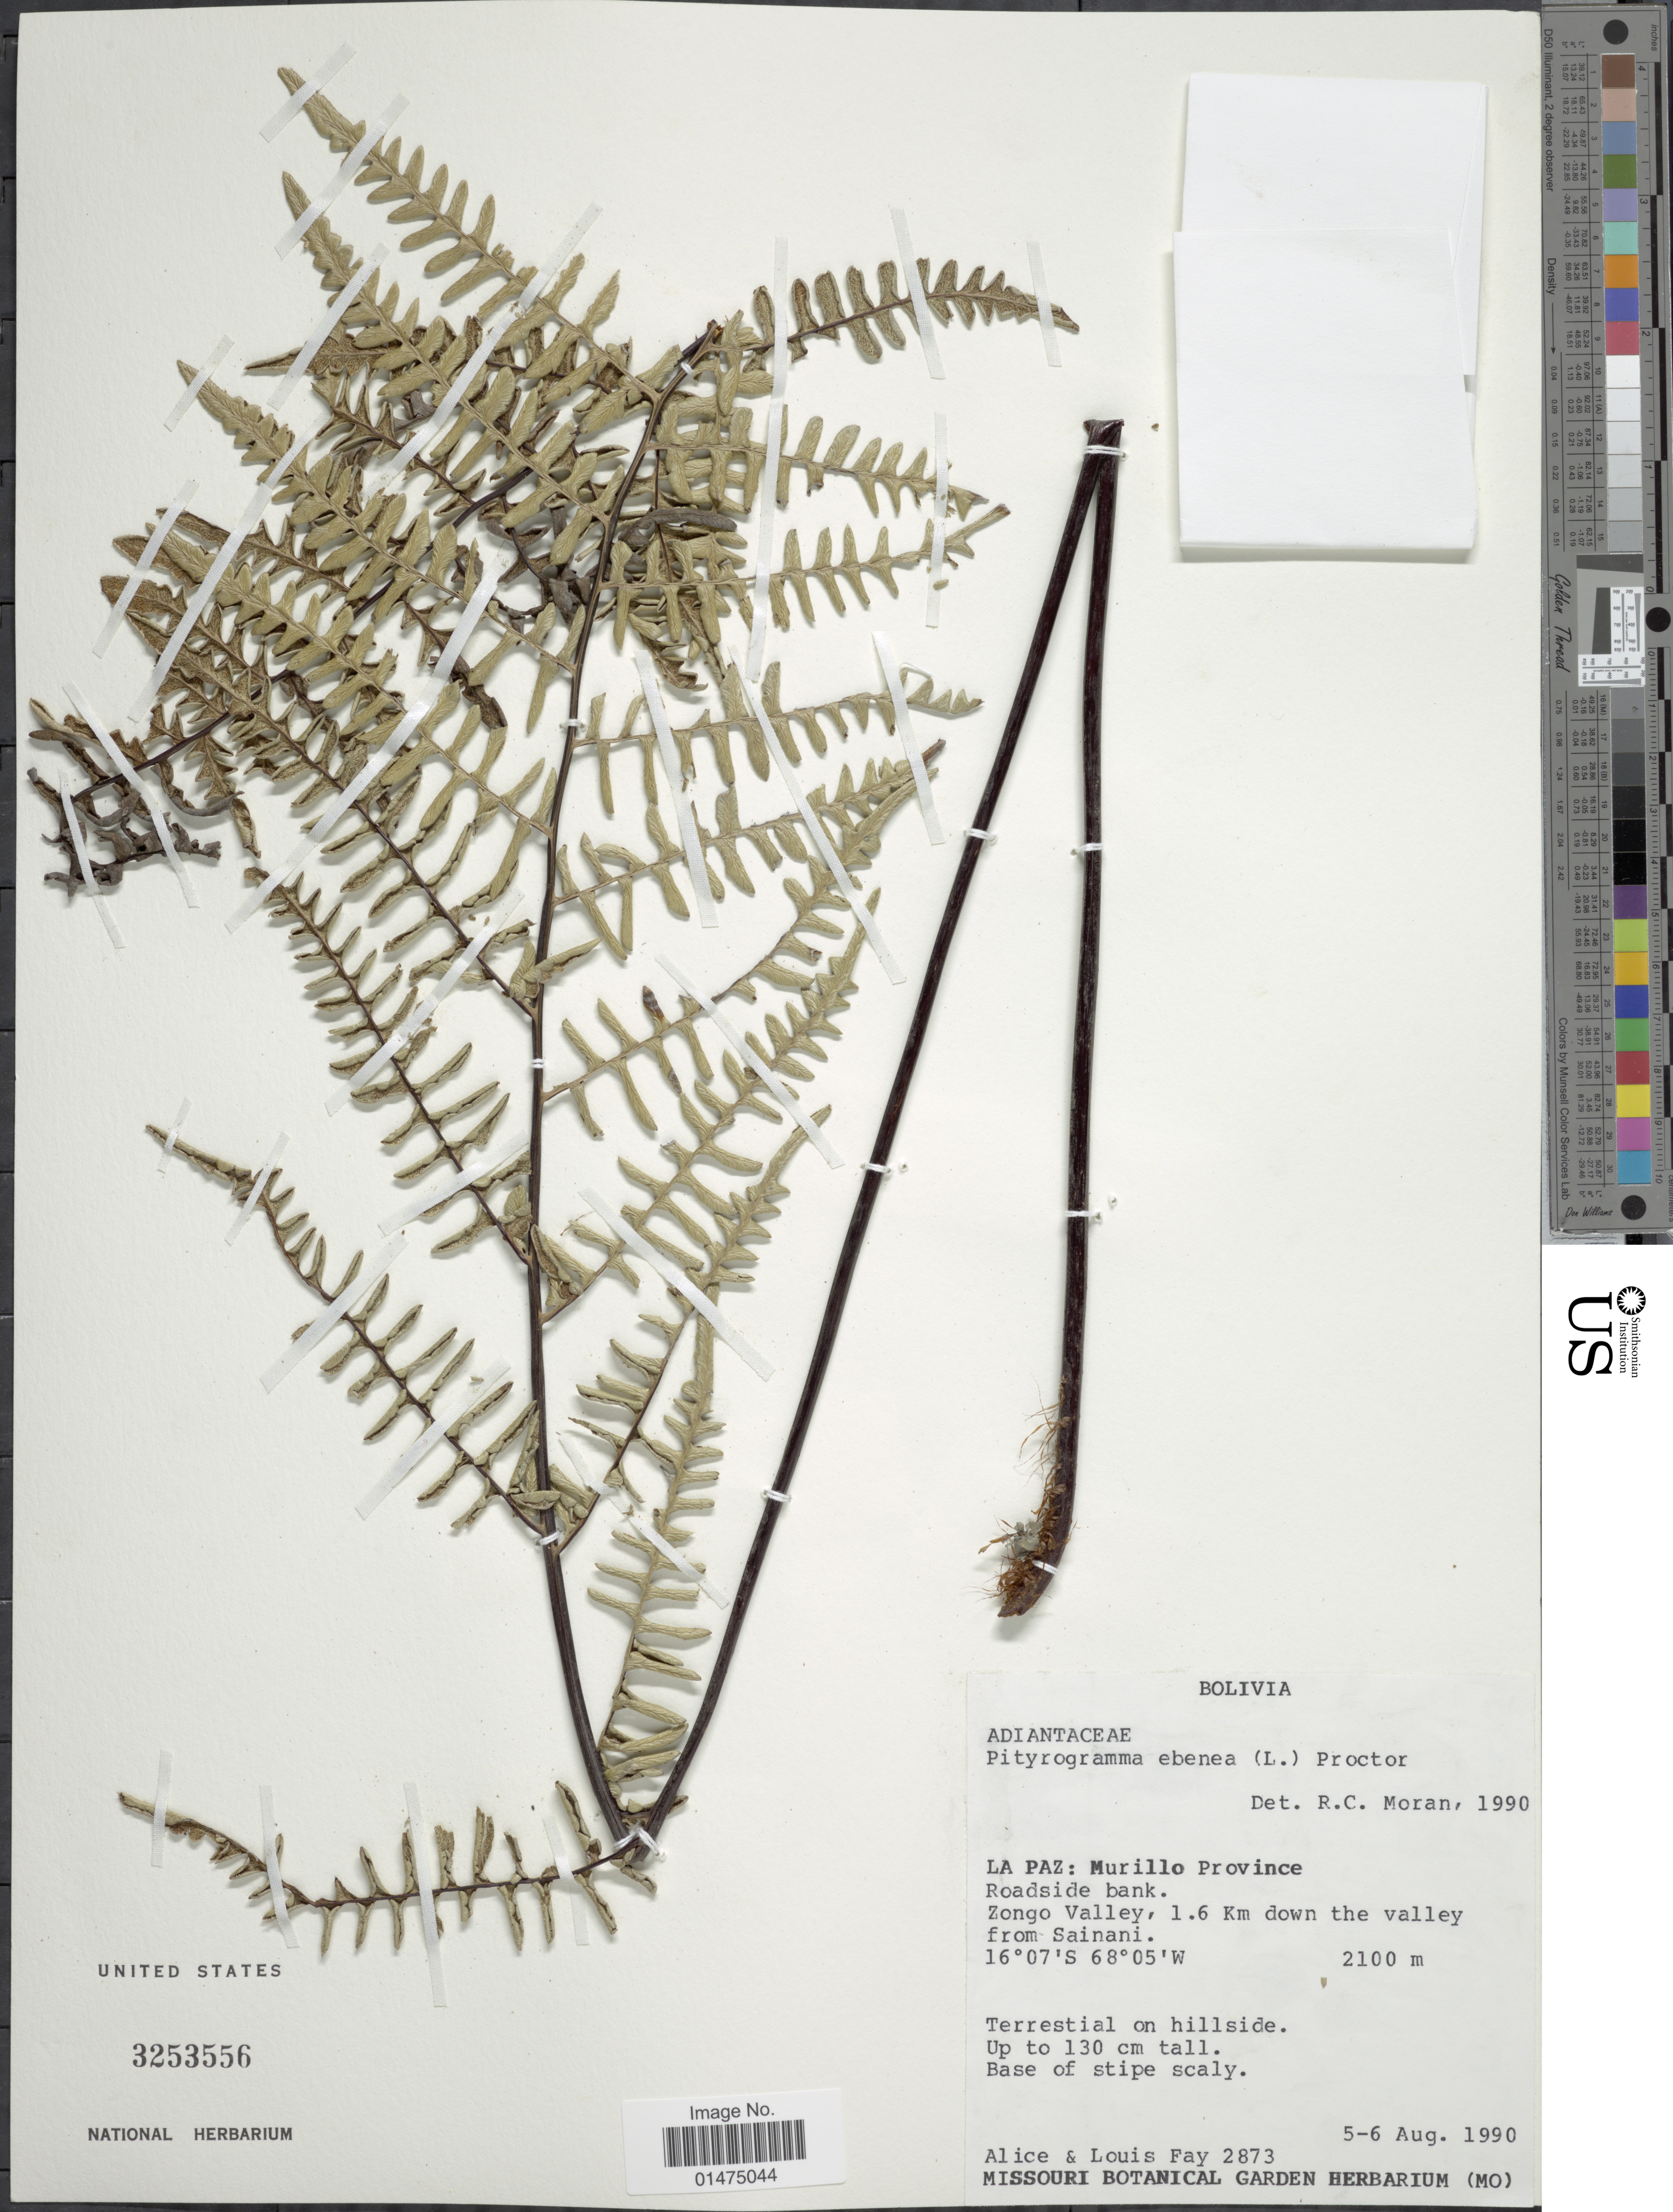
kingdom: Plantae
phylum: Tracheophyta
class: Polypodiopsida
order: Polypodiales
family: Pteridaceae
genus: Pityrogramma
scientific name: Pityrogramma ebenea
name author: (L.) Proctor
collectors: A. Fay & L. Fay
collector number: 2873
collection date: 1990-08-05/1990-08-06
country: Bolivia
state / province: La Paz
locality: Murillo Province, Roadside Bank, Zongo Valley, 1.6 Km down the valley from Sainani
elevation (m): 2100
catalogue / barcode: US 3253556